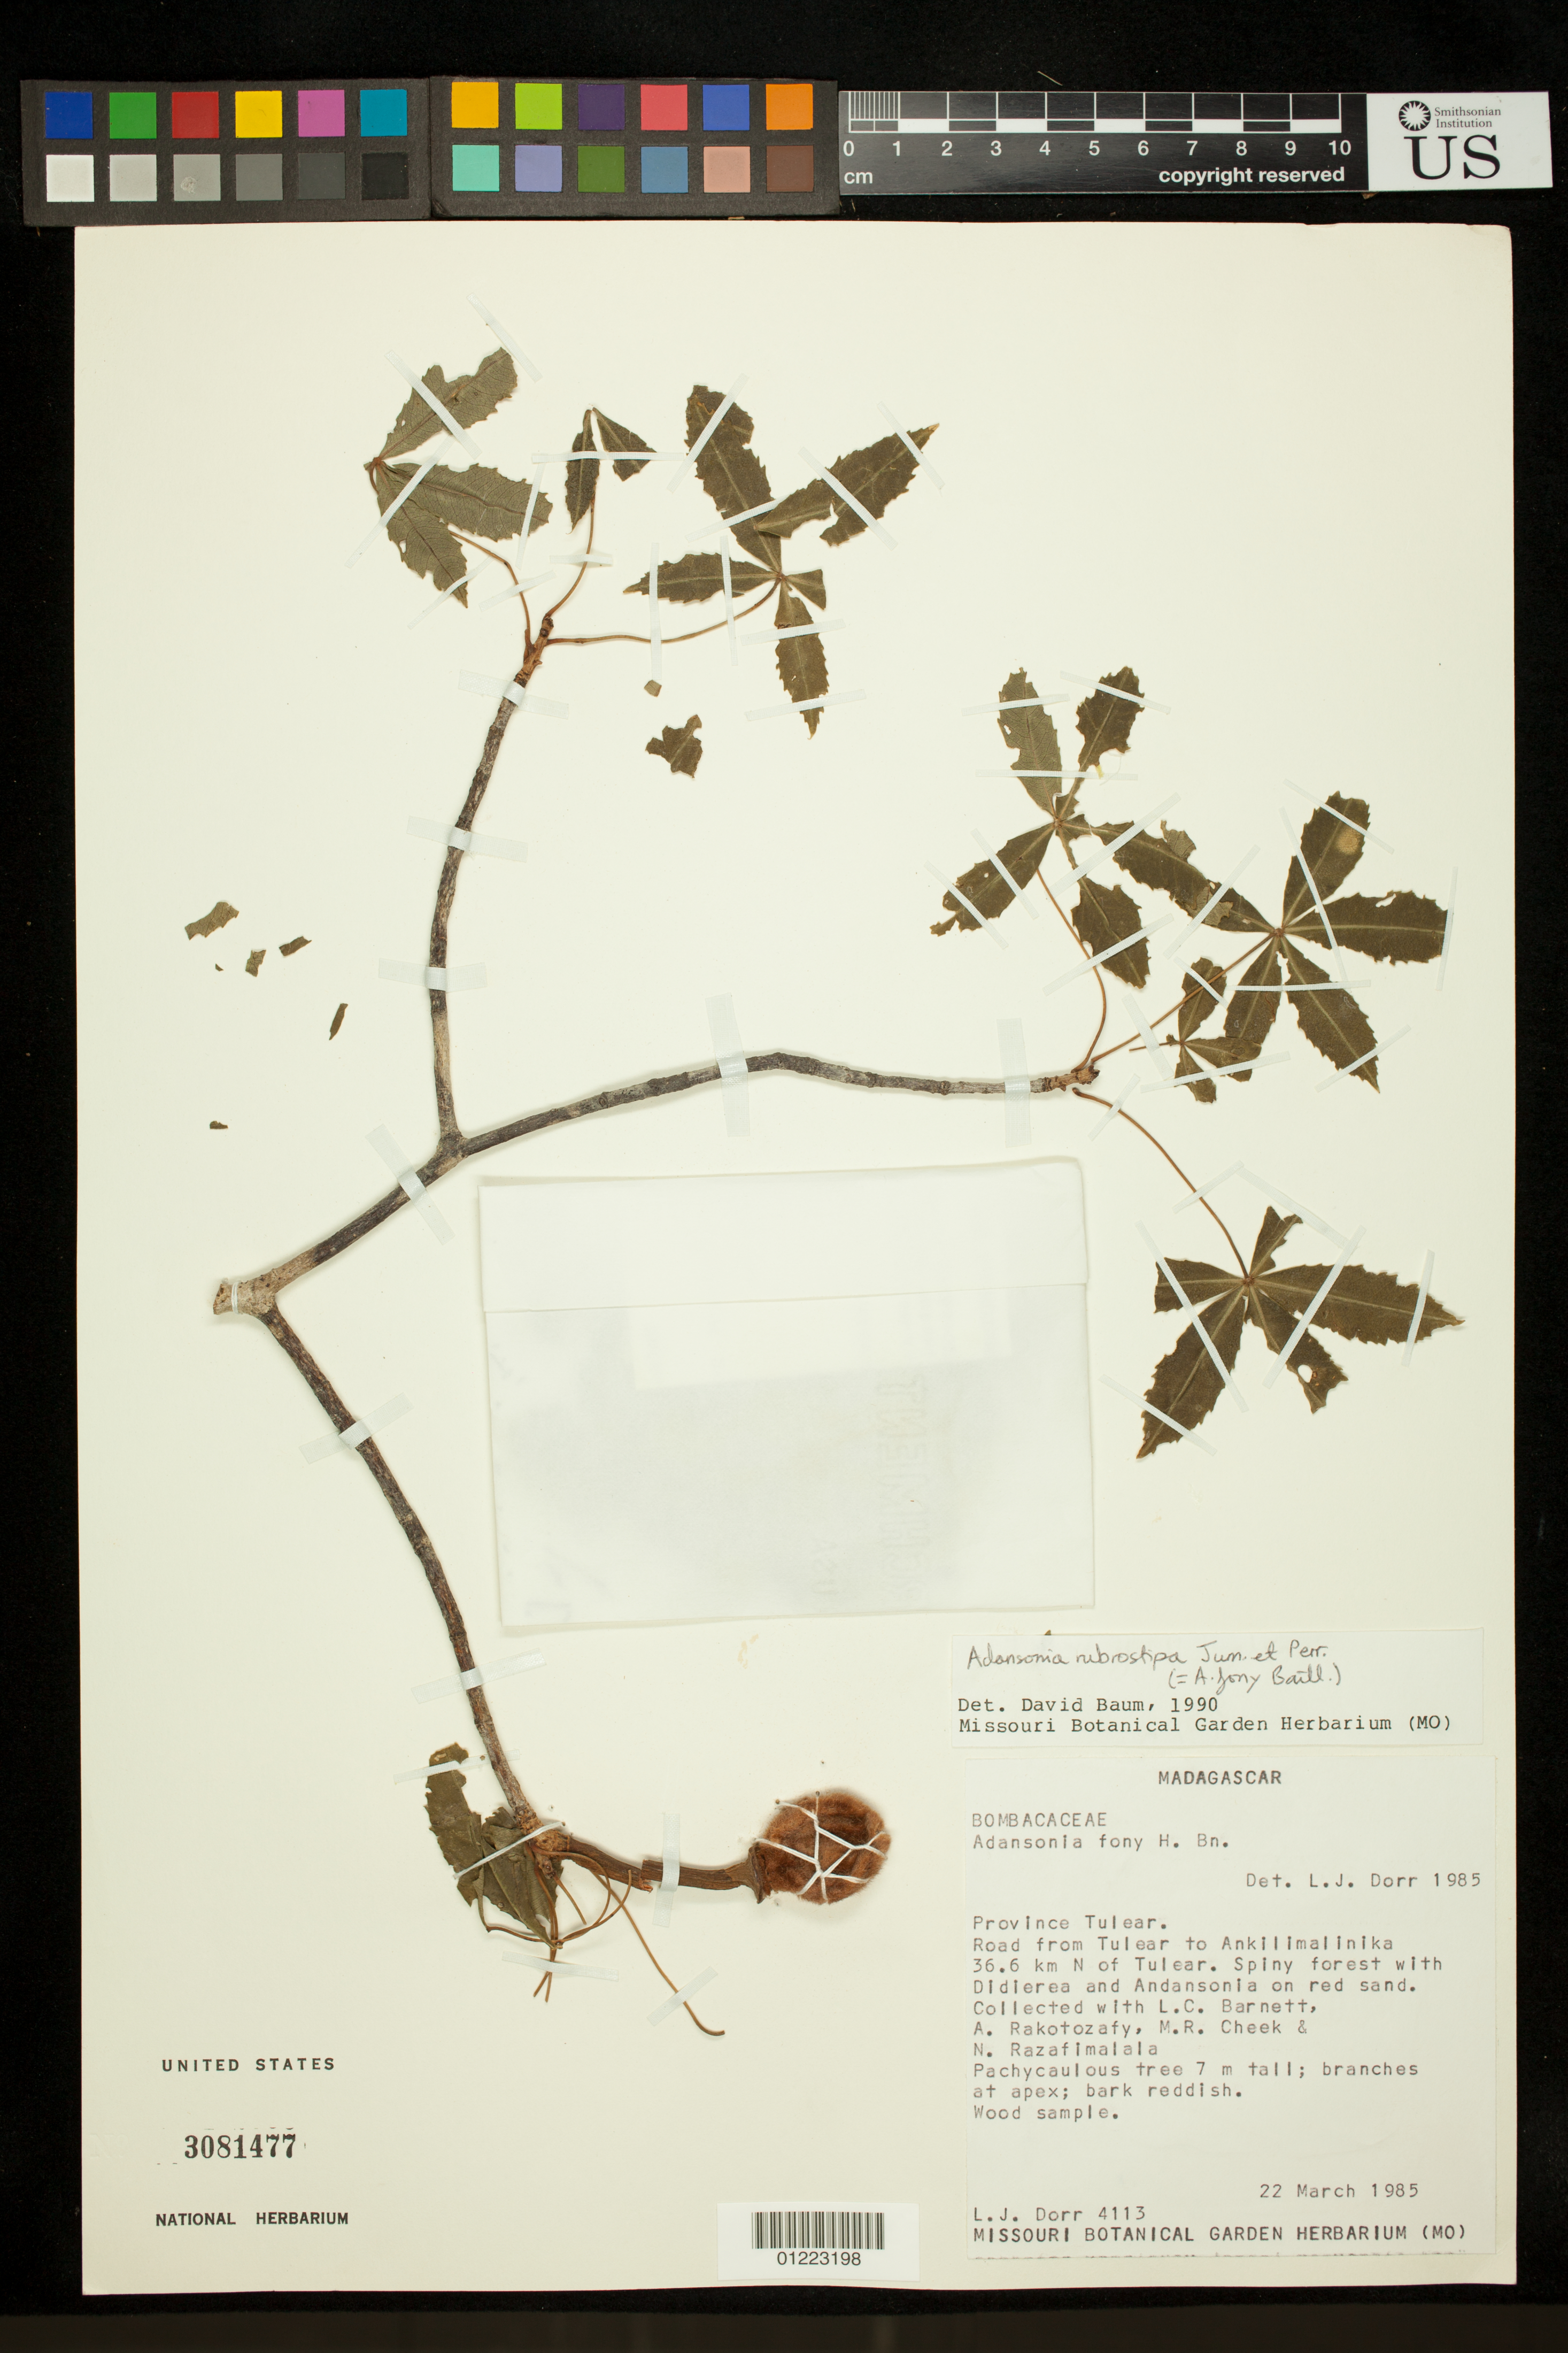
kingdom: Plantae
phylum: Tracheophyta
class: Magnoliopsida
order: Malvales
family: Malvaceae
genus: Adansonia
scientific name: Adansonia sp.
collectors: L. J. Dorr, L. C. Barnett, A. Rakotozafy, M. Cheek & N. Razafimalala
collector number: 4113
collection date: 1985-03-22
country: Madagascar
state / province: Atsimo-Andrefana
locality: Road from Tulear to Ankilimalinika 36.6 km N of Tulear. Spiny forest with Didierea and Andasonia on red sand.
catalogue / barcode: US 3081477